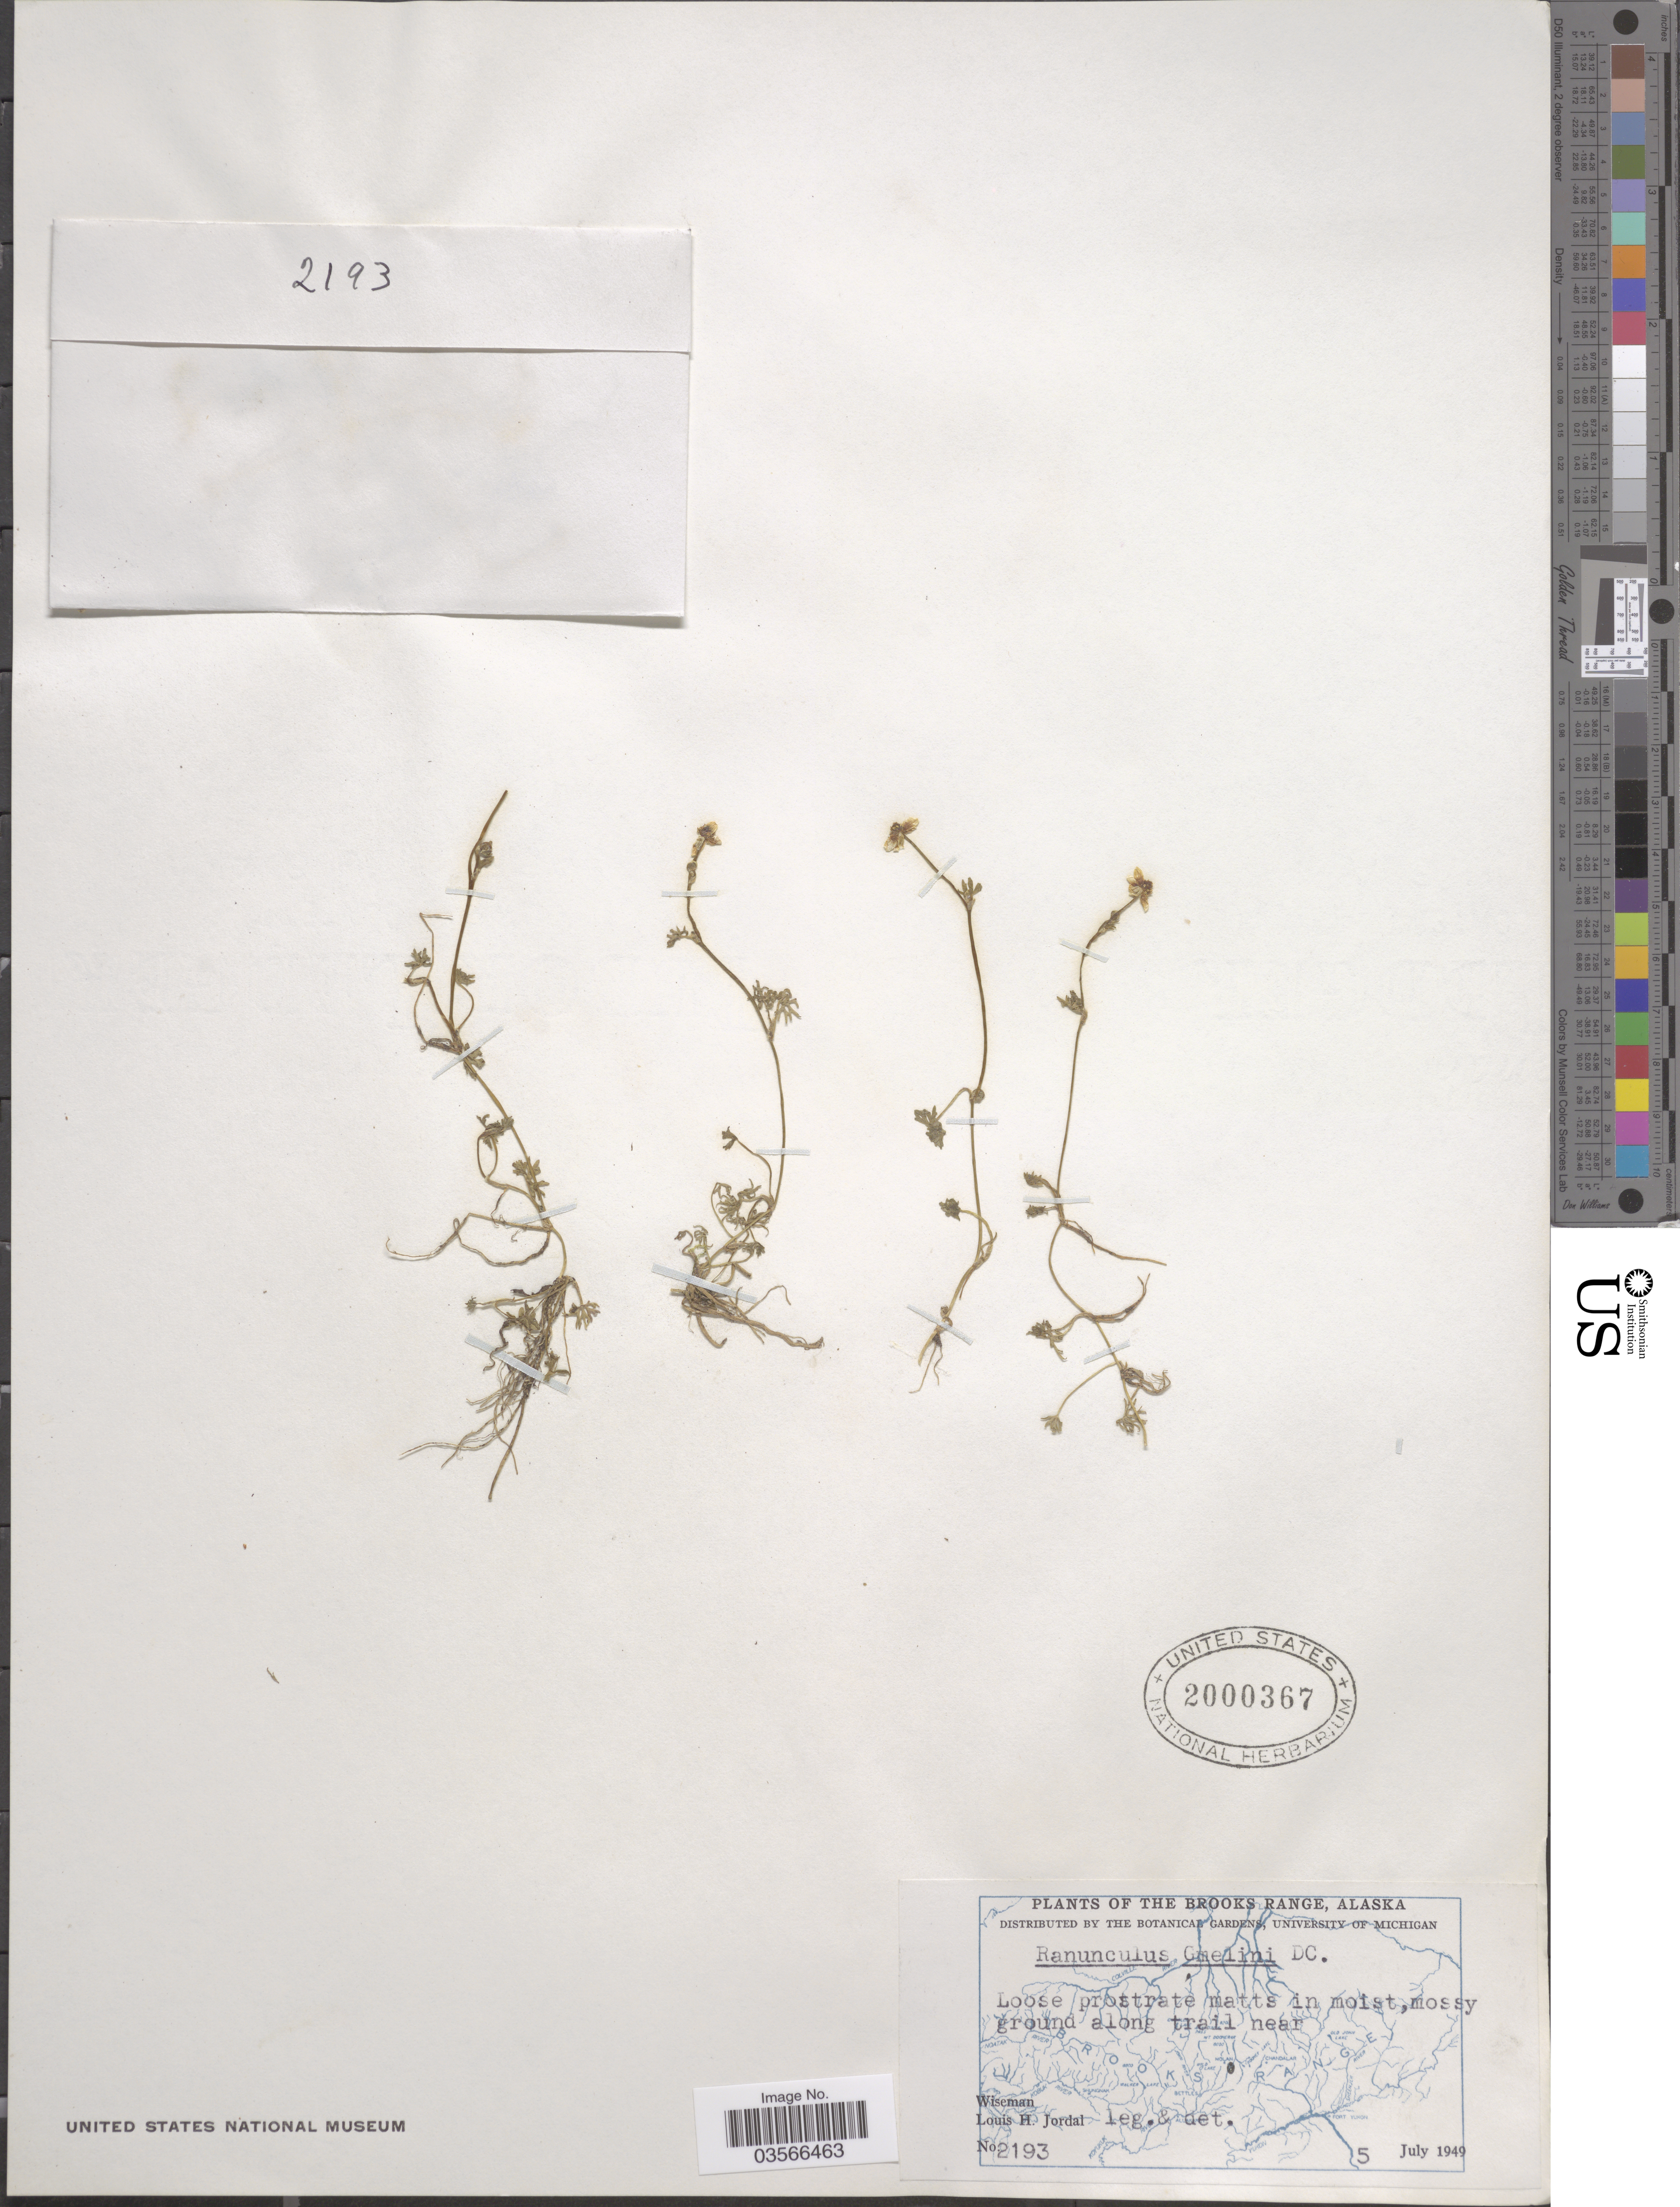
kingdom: Plantae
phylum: Tracheophyta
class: Magnoliopsida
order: Ranunculales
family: Ranunculaceae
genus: Ranunculus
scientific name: Ranunculus gmelinii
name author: DC.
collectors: Wiseman, -- & L. Jordal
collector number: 2193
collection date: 1949-07-05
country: United States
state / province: Alaska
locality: The Brooks Range. Mossy ground along trail near Wiseman.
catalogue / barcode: US 2000367